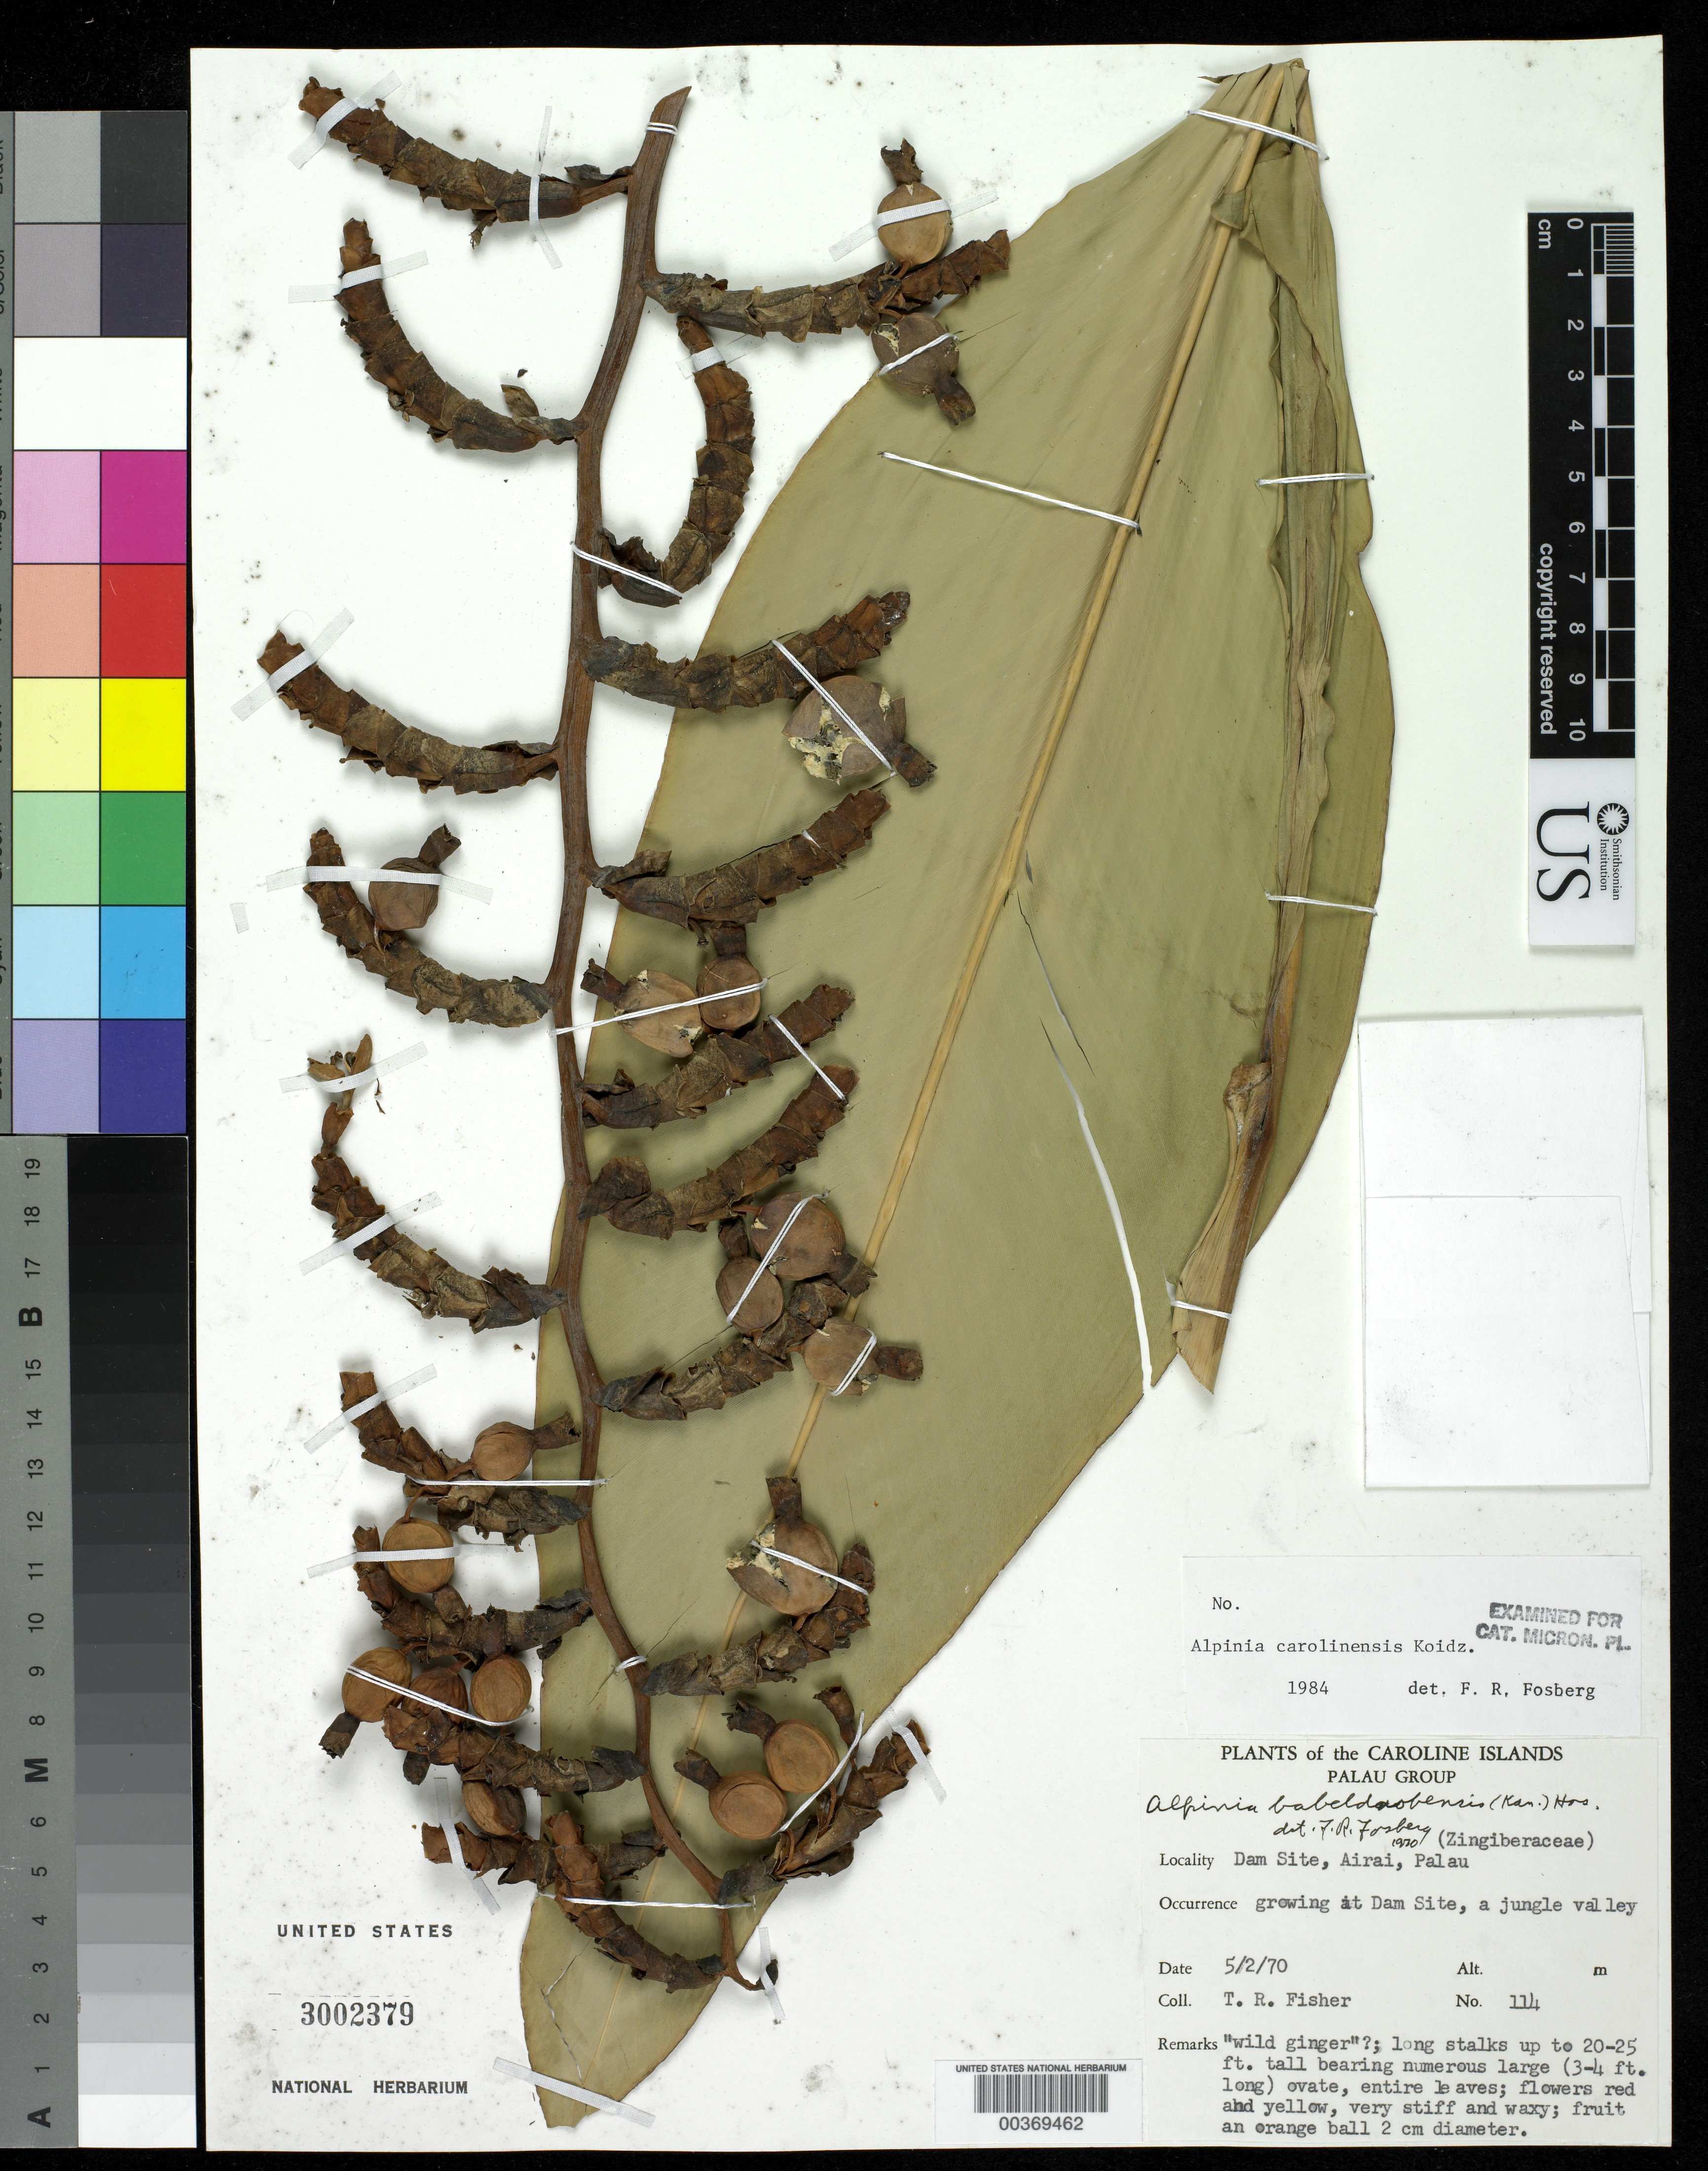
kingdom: Plantae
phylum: Tracheophyta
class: Liliopsida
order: Zingiberales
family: Zingiberaceae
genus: Alpinia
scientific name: Alpinia carolinensis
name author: Koidz.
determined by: Fosberg, F. R.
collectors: T. R. Fisher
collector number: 114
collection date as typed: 05 Feb 1970 or 02 May 1970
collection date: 1970-02-05 or 1970-05-02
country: Palau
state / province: Airai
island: Babeldaob [Babelthuap]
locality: Dam site, Airai, Palau Islands, Caroline Islands (Babeldaob I.=Babelthaup I.)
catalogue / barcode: US 3002379